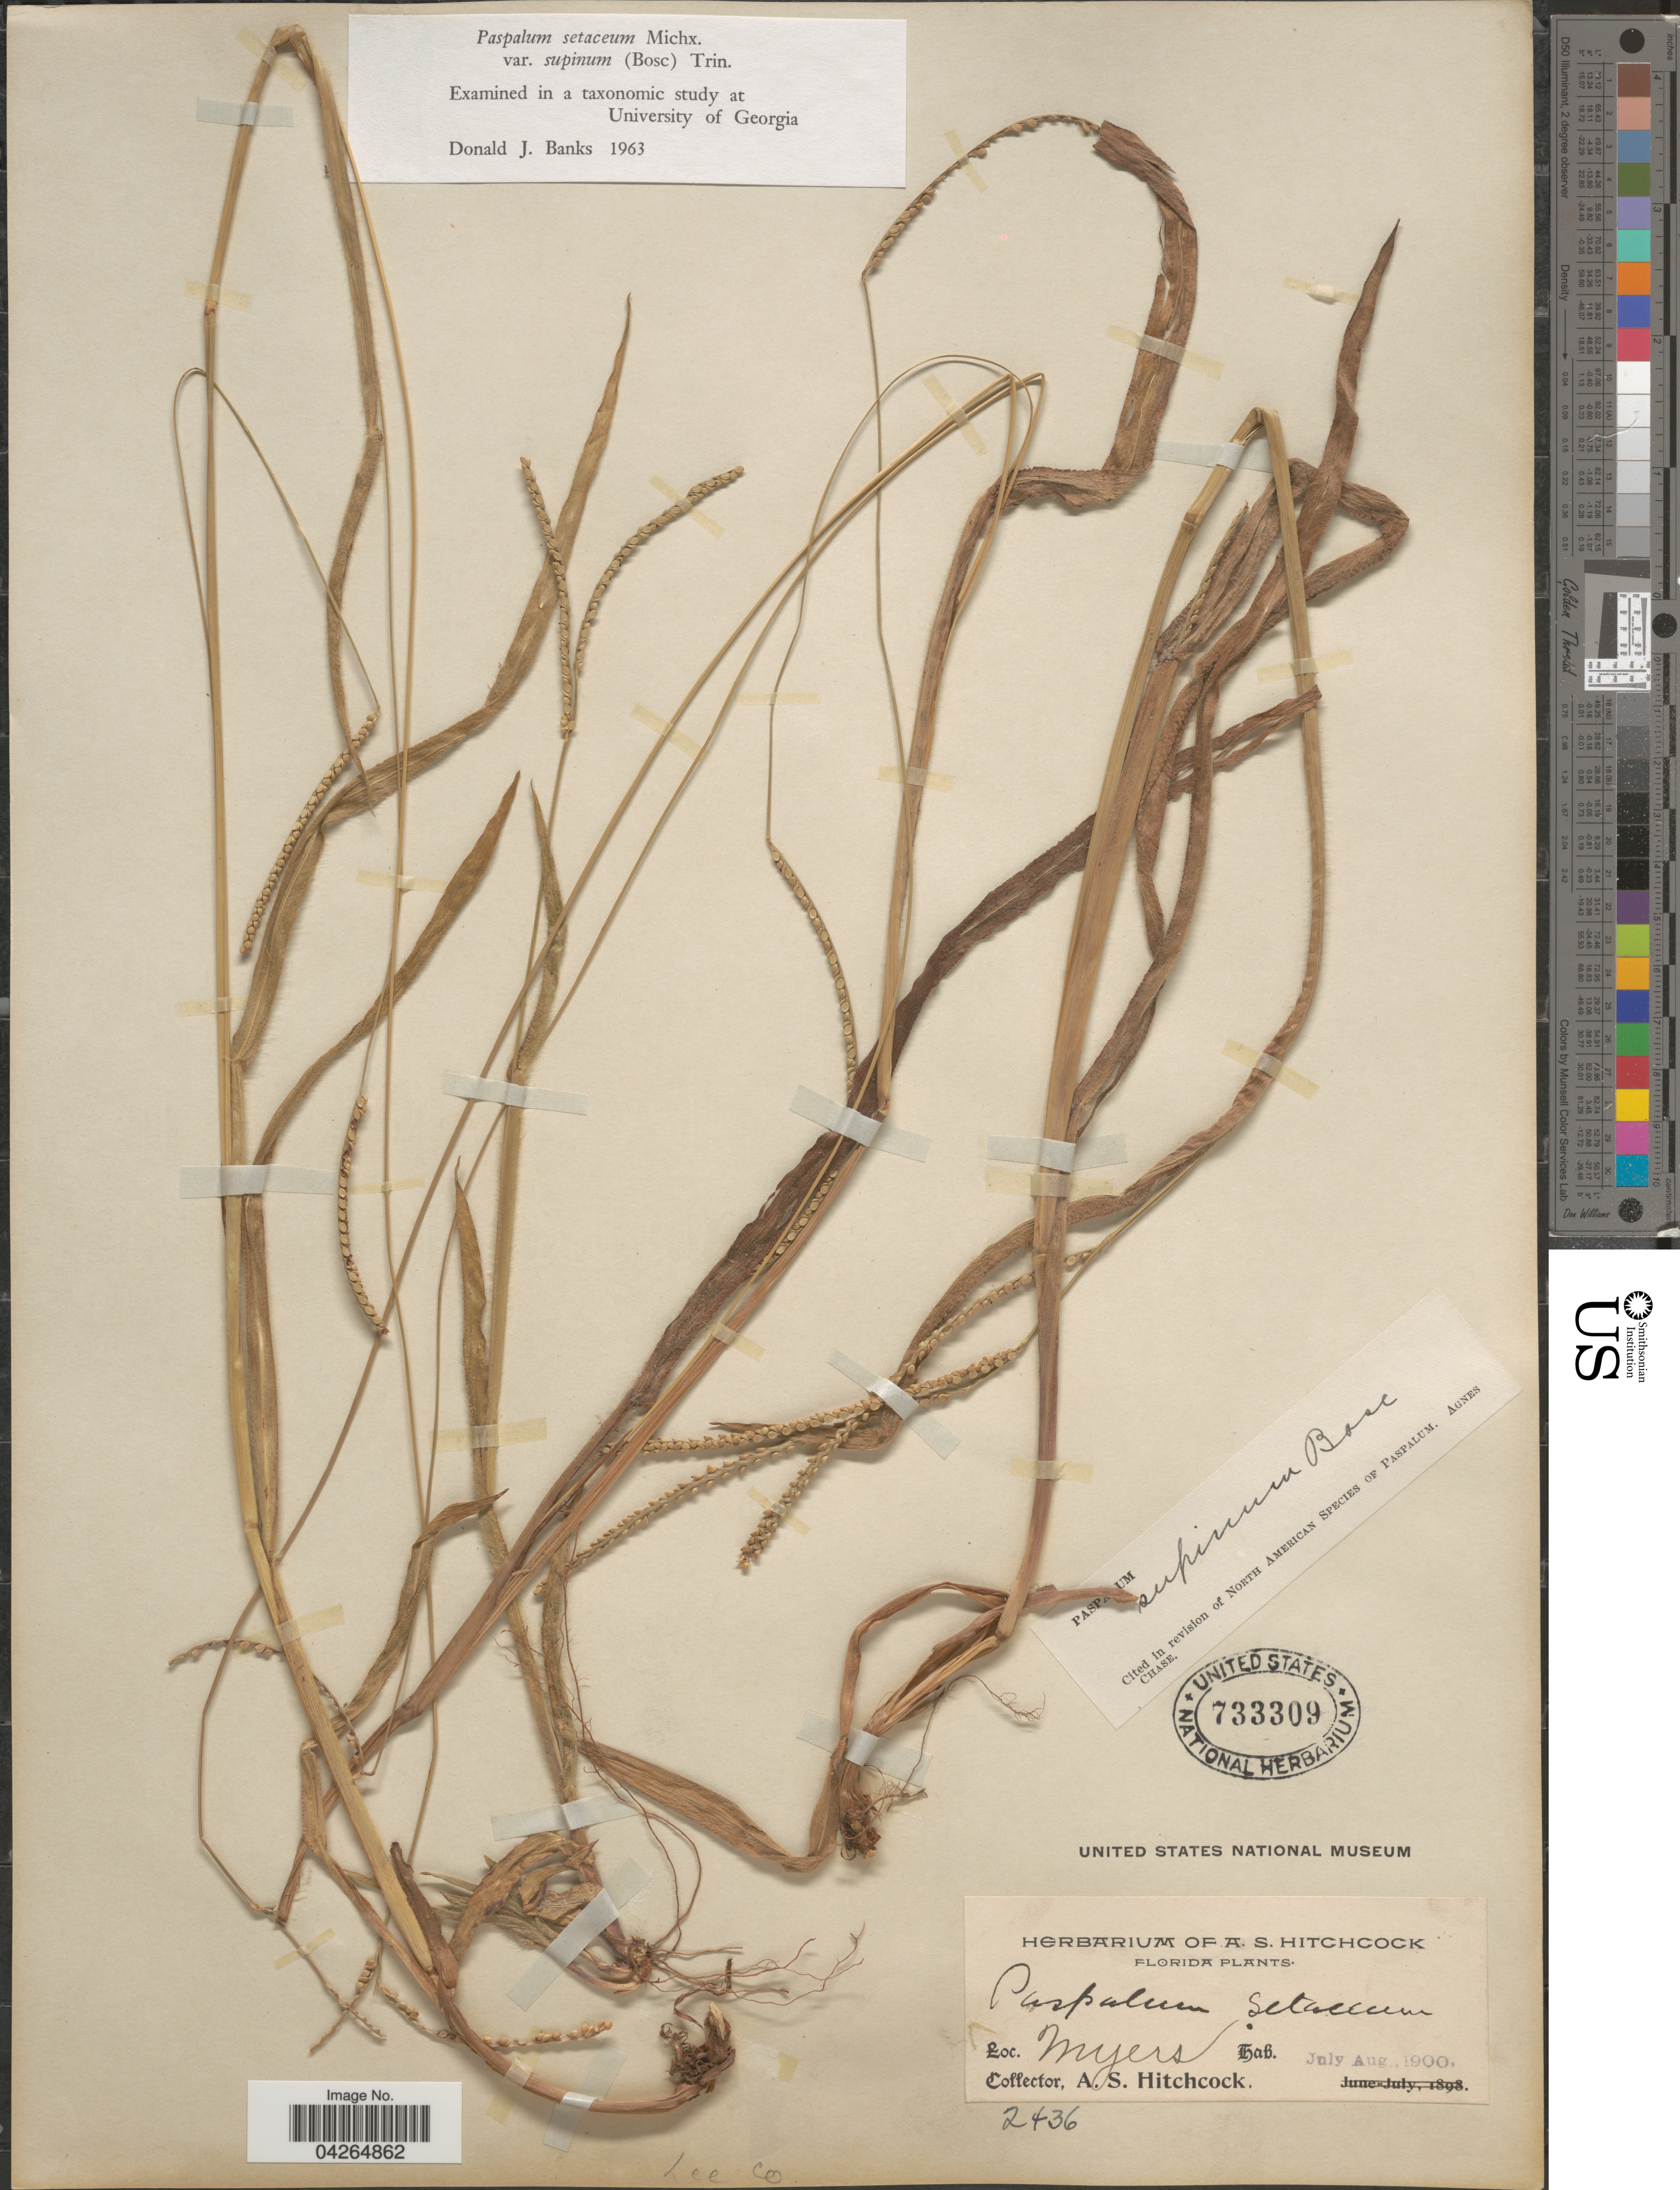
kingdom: Plantae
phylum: Tracheophyta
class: Liliopsida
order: Poales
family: Poaceae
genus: Paspalum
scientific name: Paspalum setaceum var. supinum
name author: (Bosc ex Poir.) Trin.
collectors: A. S. Hitchcock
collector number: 2436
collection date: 1900-07/1900-08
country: United States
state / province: Florida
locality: Myers. Lee Co.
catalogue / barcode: US 733309